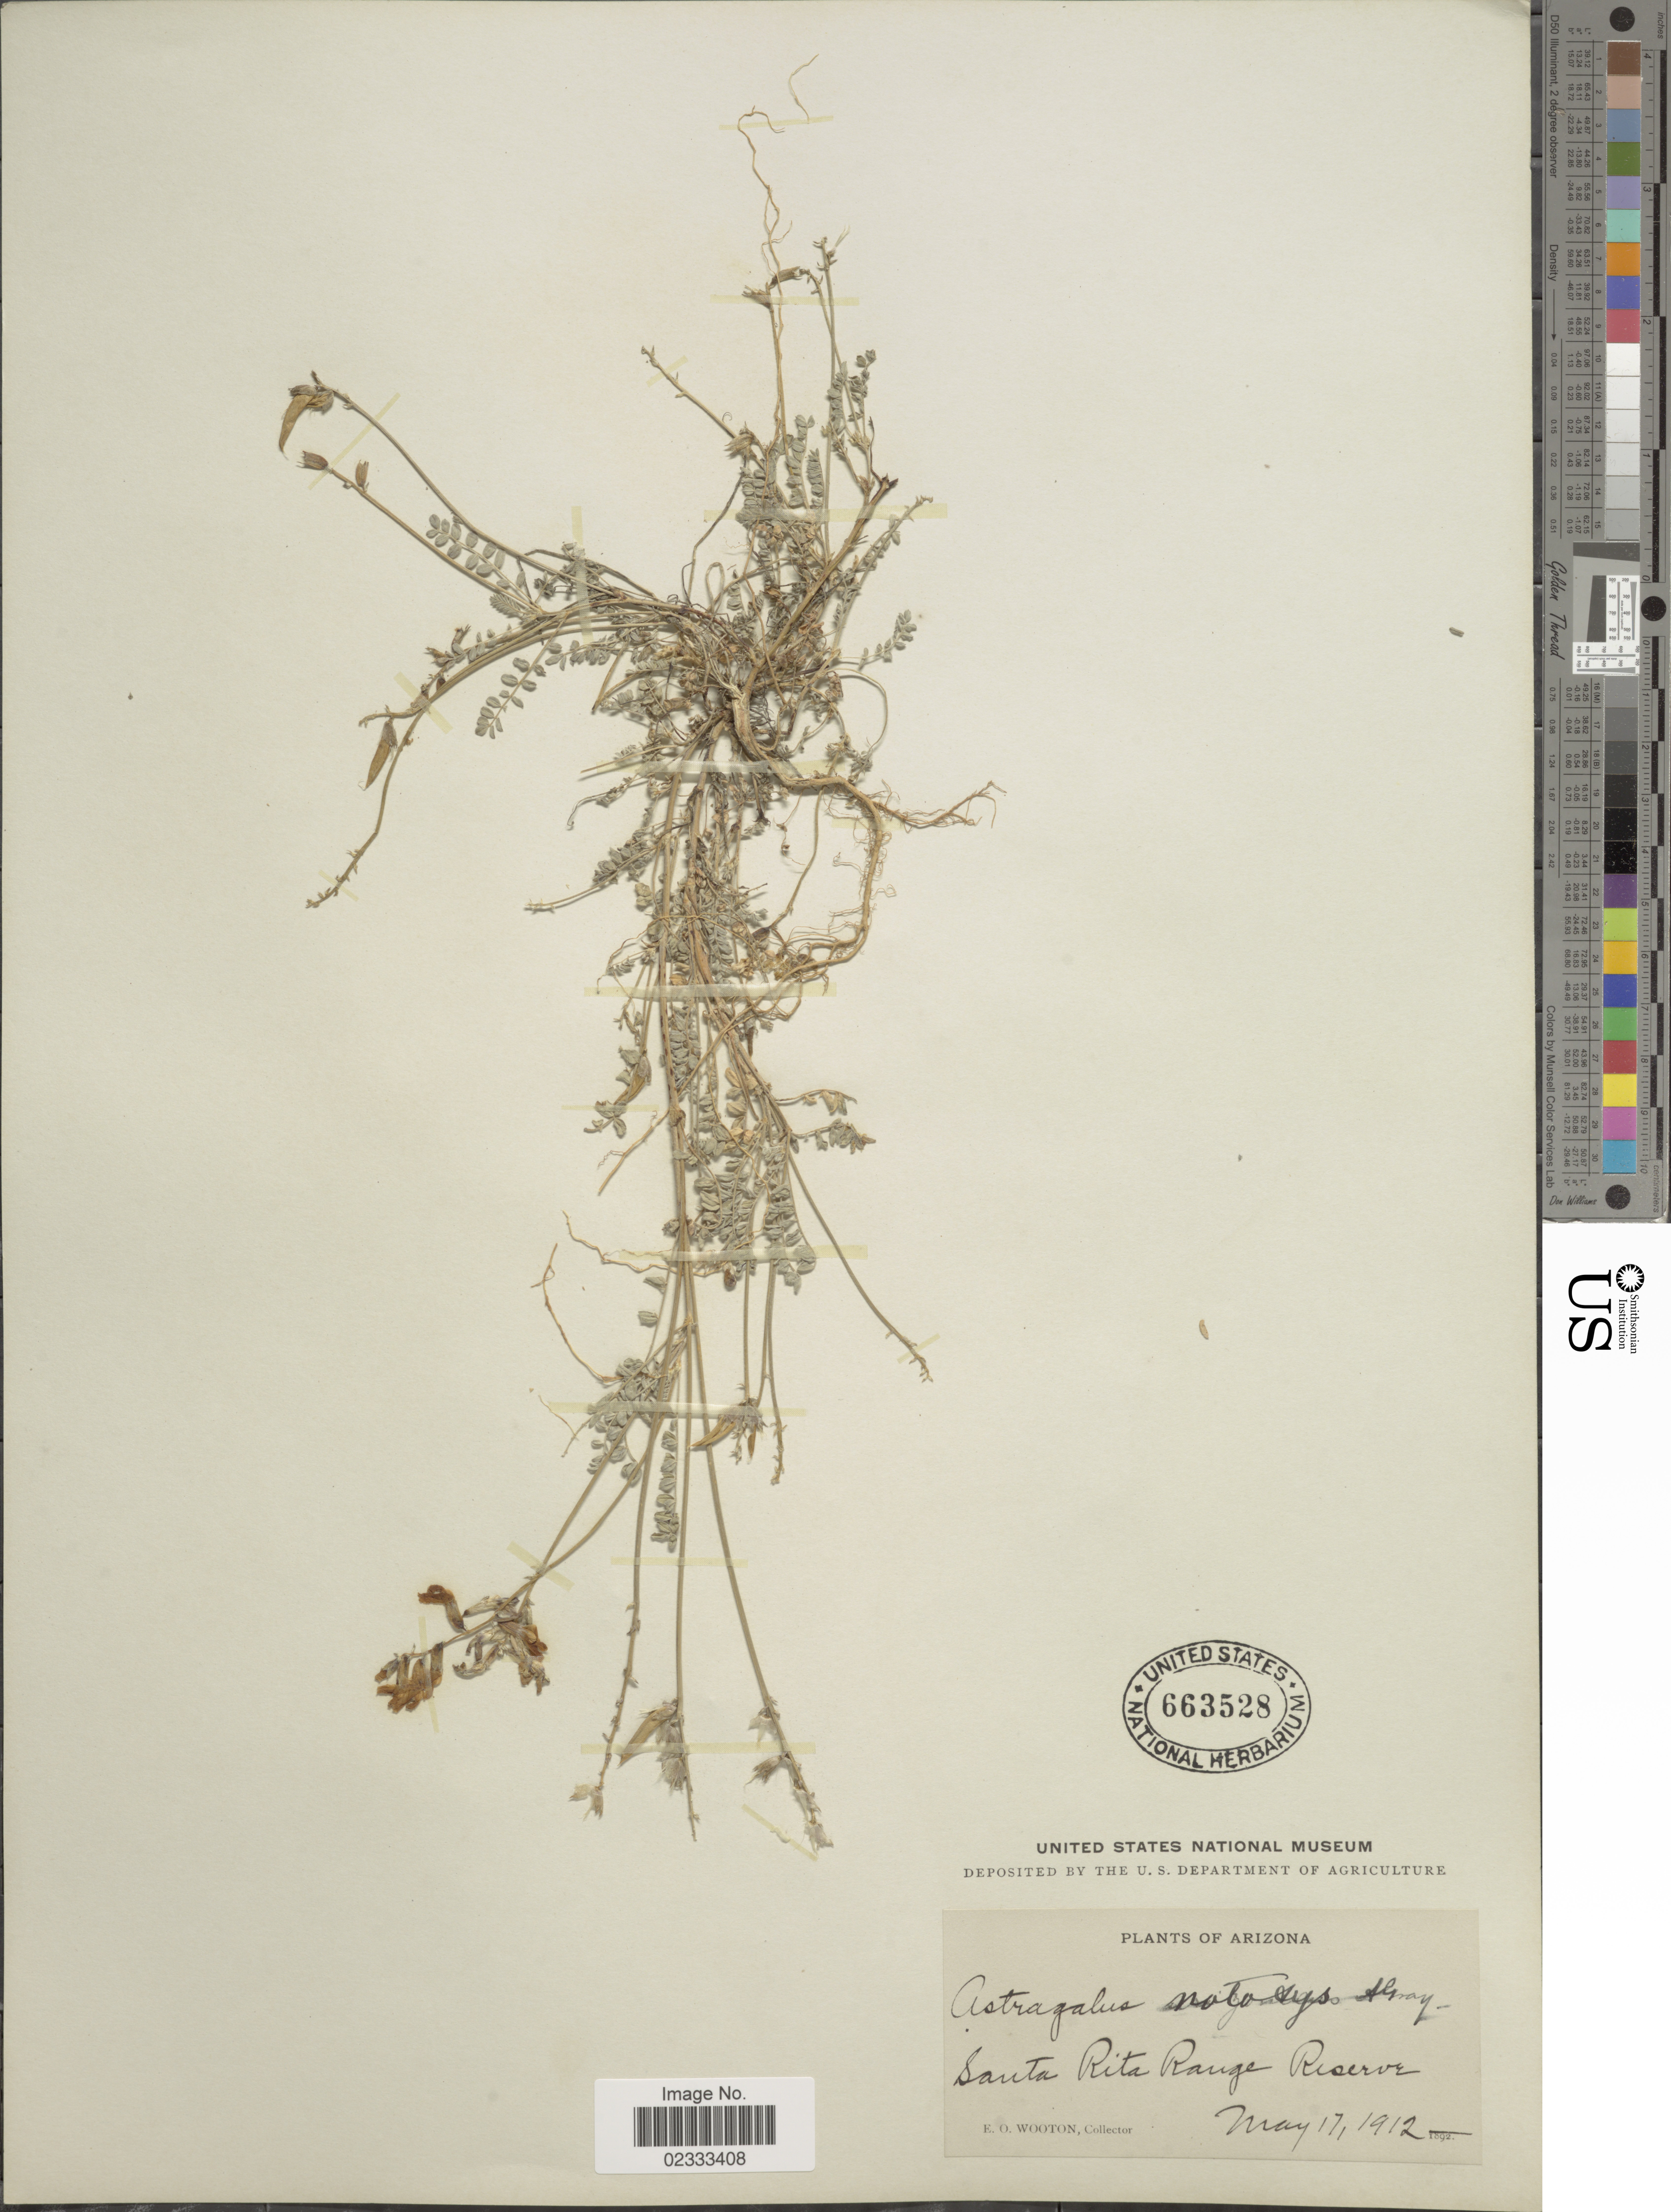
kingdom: Plantae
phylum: Tracheophyta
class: Magnoliopsida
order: Fabales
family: Fabaceae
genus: Astragalus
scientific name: Astragalus nothoxys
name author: A. Gray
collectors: E. O. Wooton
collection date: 1912-05-17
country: United States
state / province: Arizona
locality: Santa Rita Range Reserve.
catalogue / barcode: US 663528